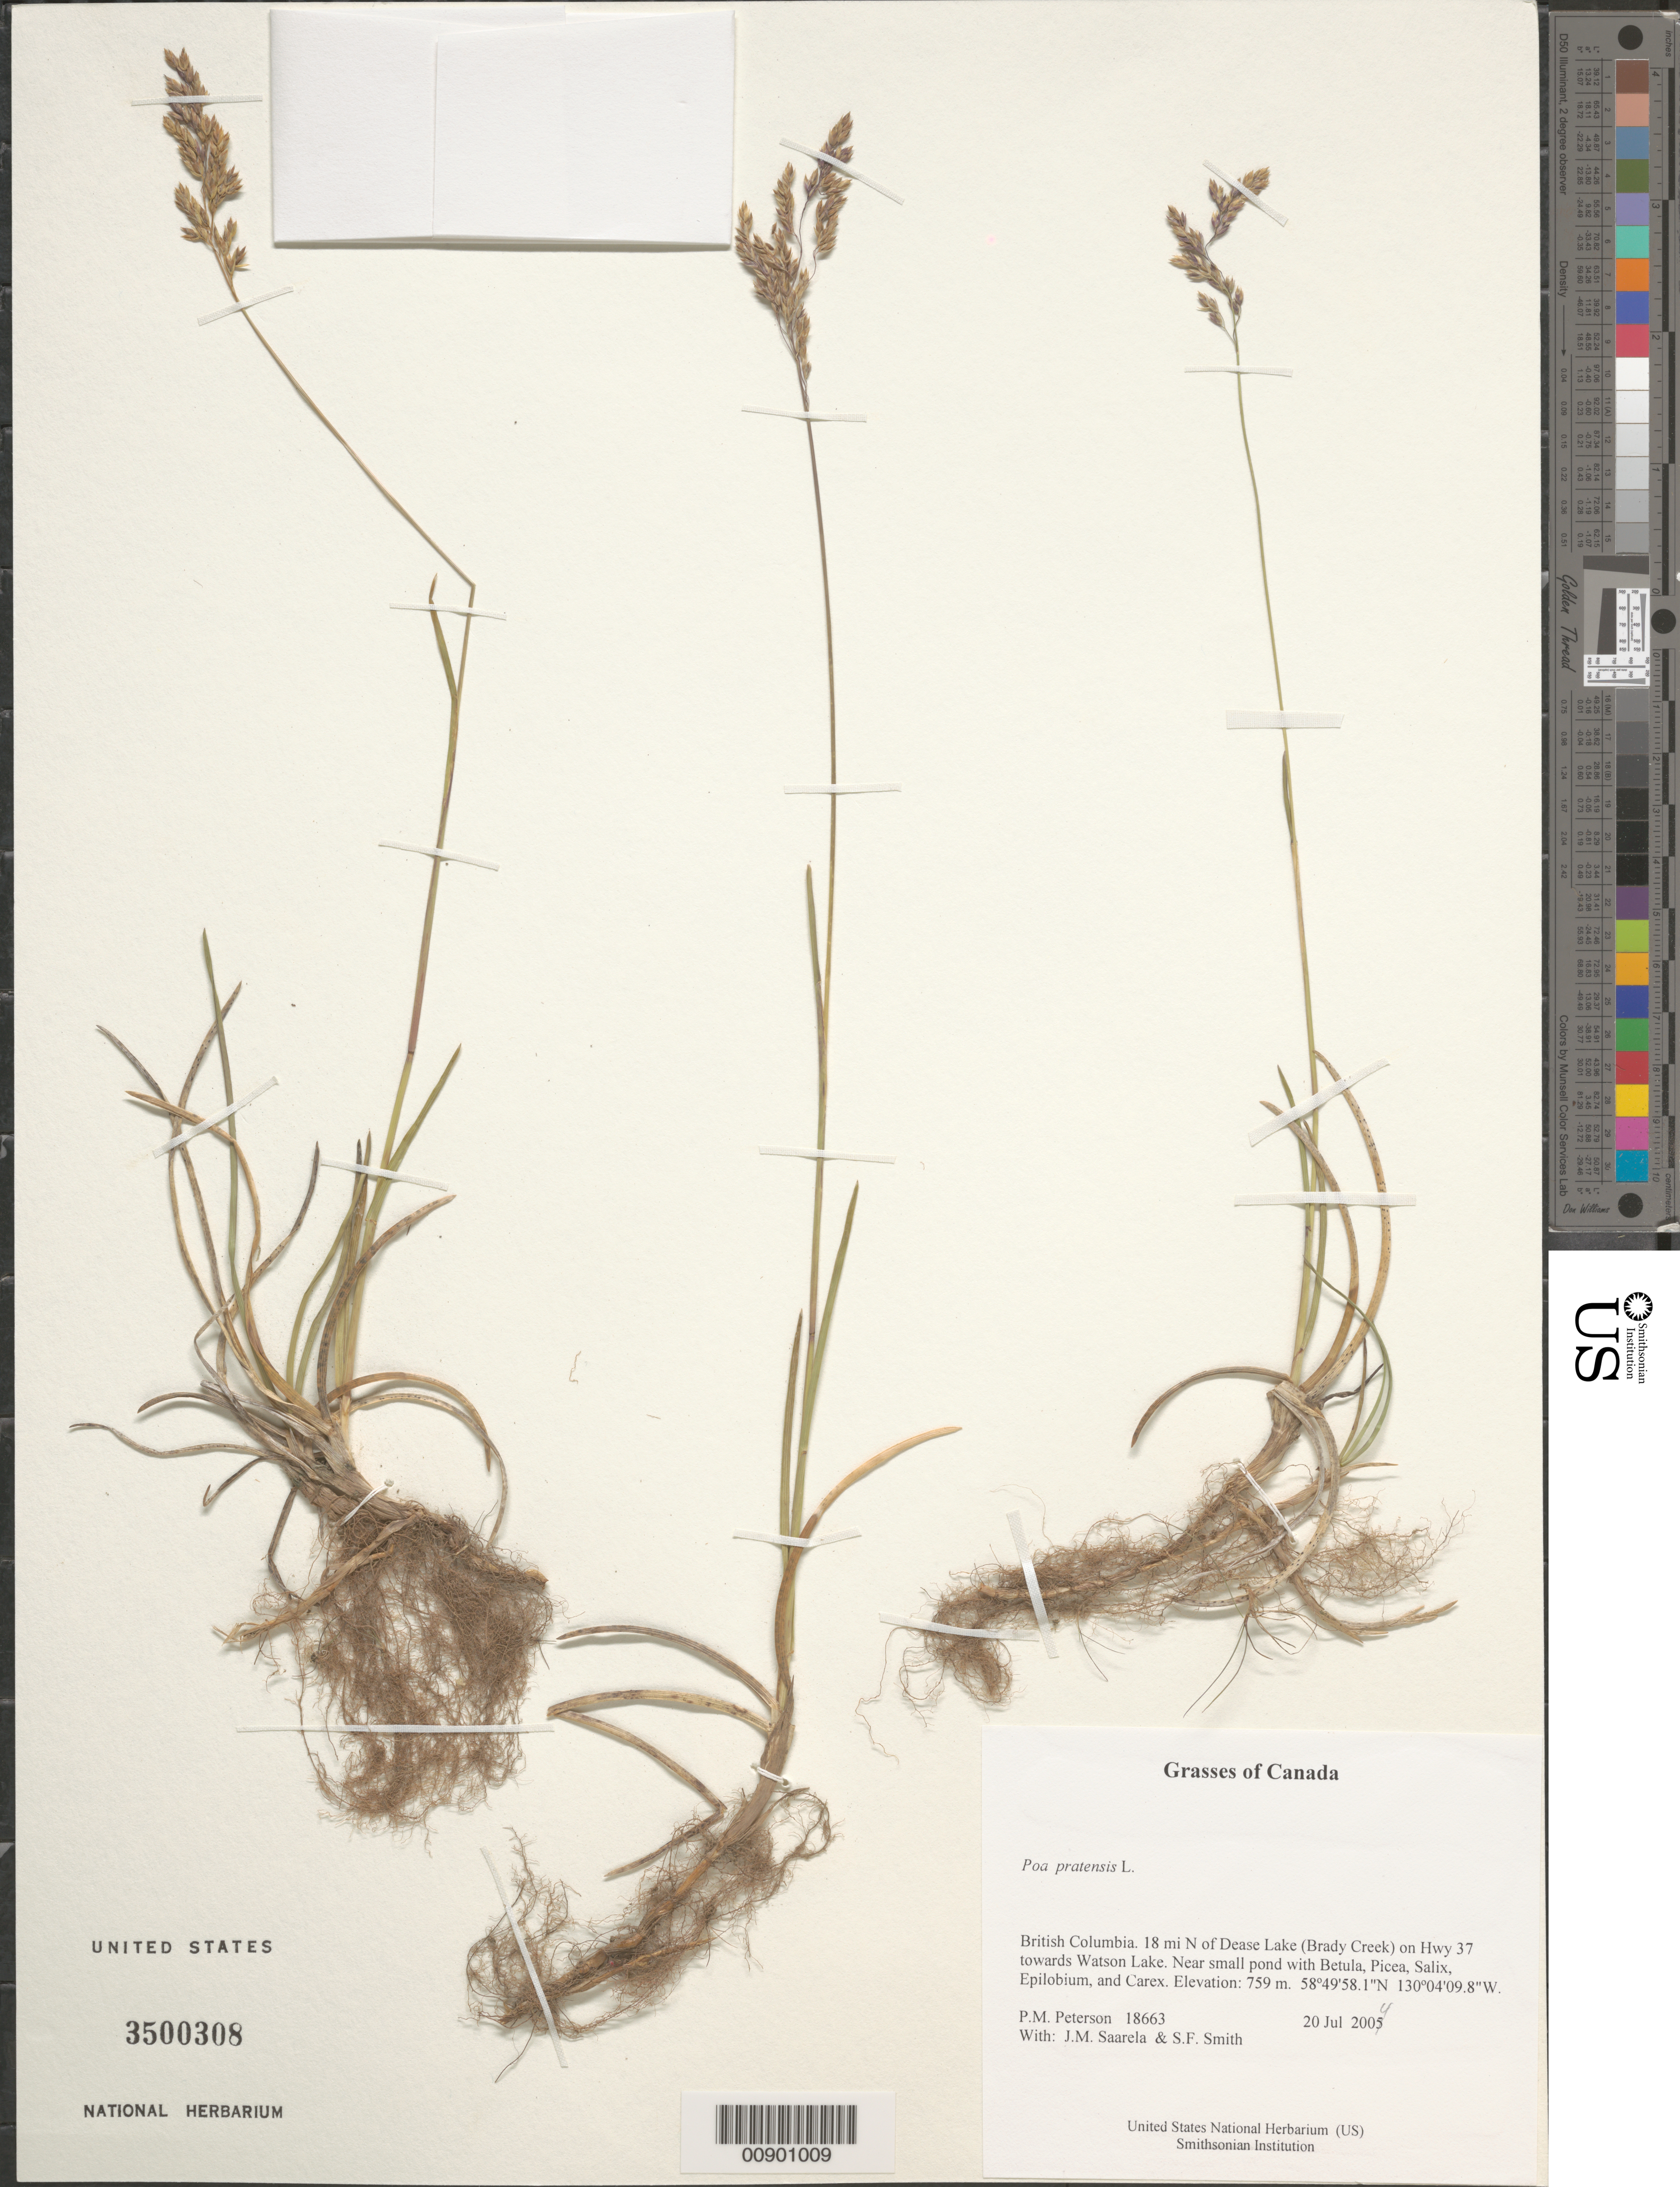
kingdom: Plantae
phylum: Tracheophyta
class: Liliopsida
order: Poales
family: Poaceae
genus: Poa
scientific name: Poa pratensis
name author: L.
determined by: Soreng, Robert J., Research Associate (BOT), Smithsonian Institution - National Museum of Natural History (UNITED STATES)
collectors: P. M. Peterson, J. Saarela & S.F. Smith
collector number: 18663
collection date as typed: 20 Jul 2004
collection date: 2004-07-20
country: Canada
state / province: British Columbia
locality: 18 mi N of Dease Lake (Brady Creek) on Hwy 37 towards Watson Lake. Near small pond with Betula, Picea, Salix, Epilobium, and Carex.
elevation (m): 759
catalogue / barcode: US 3500308